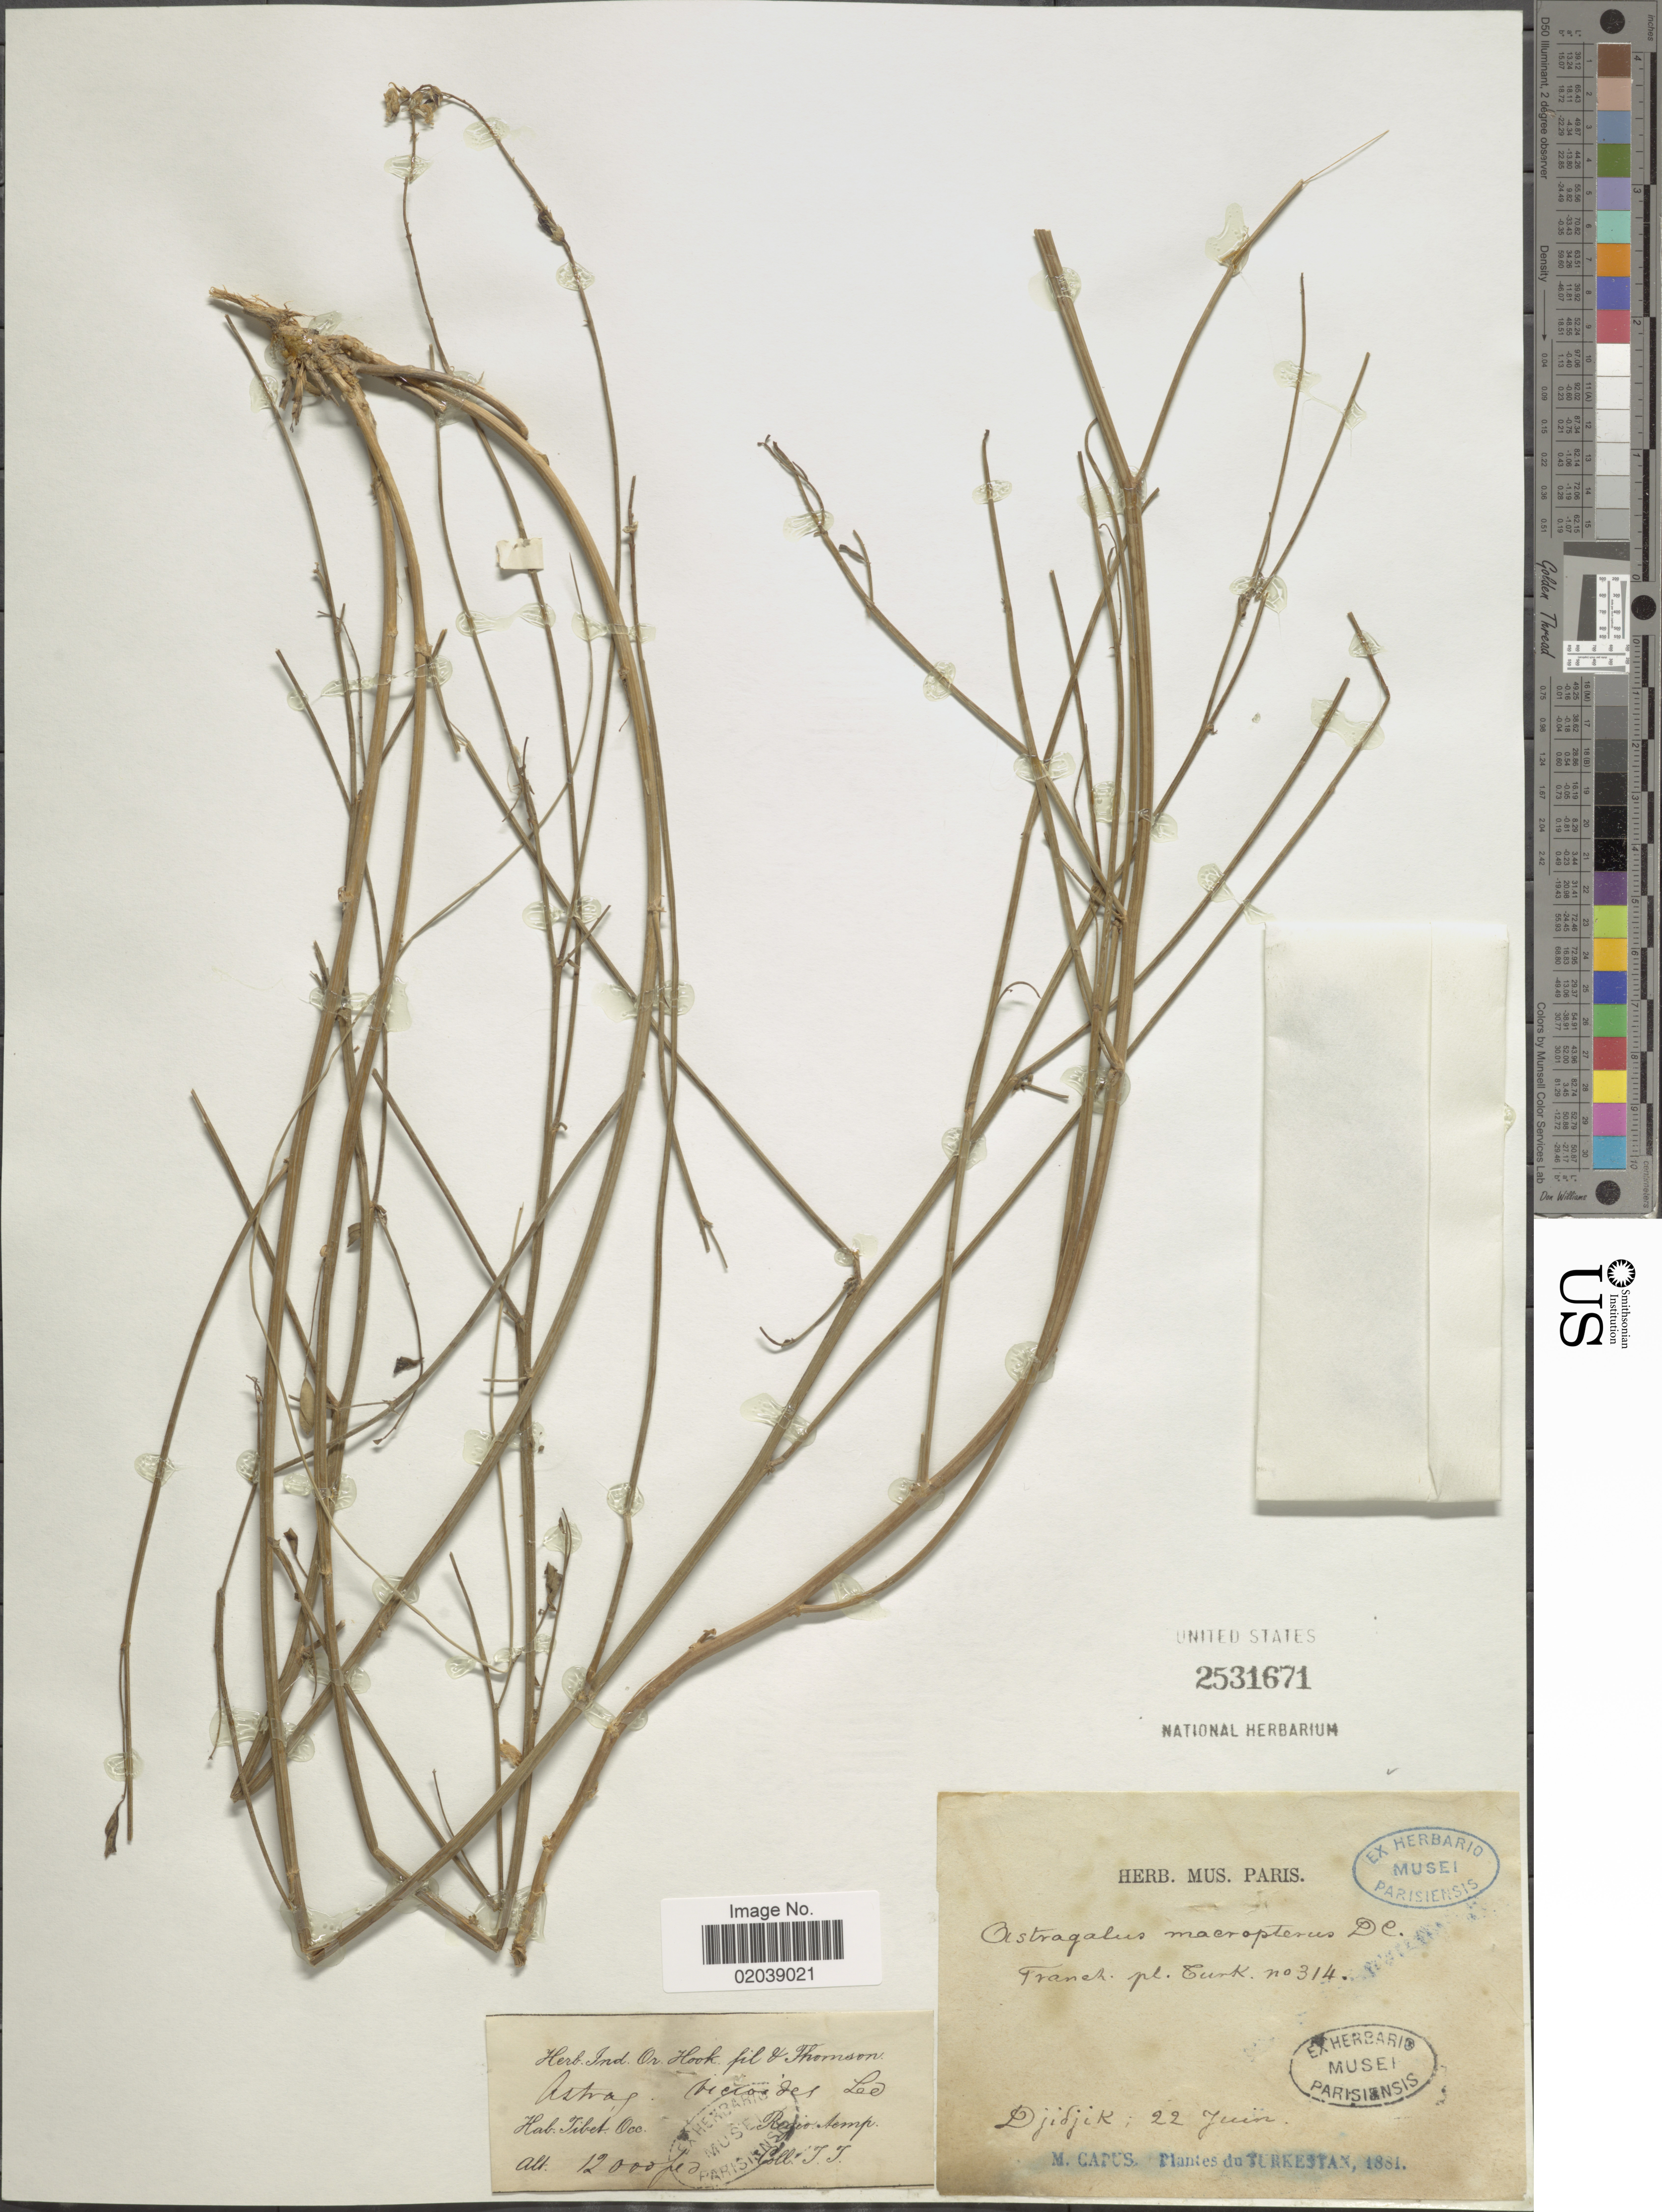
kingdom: Plantae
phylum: Tracheophyta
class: Magnoliopsida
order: Fabales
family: Fabaceae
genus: Astragalus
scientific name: Astragalus vicioides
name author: Baker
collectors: T. Thomson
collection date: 1881-06-22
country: China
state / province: Xizang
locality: Tibet Occ.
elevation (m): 3658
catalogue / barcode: US 2531671